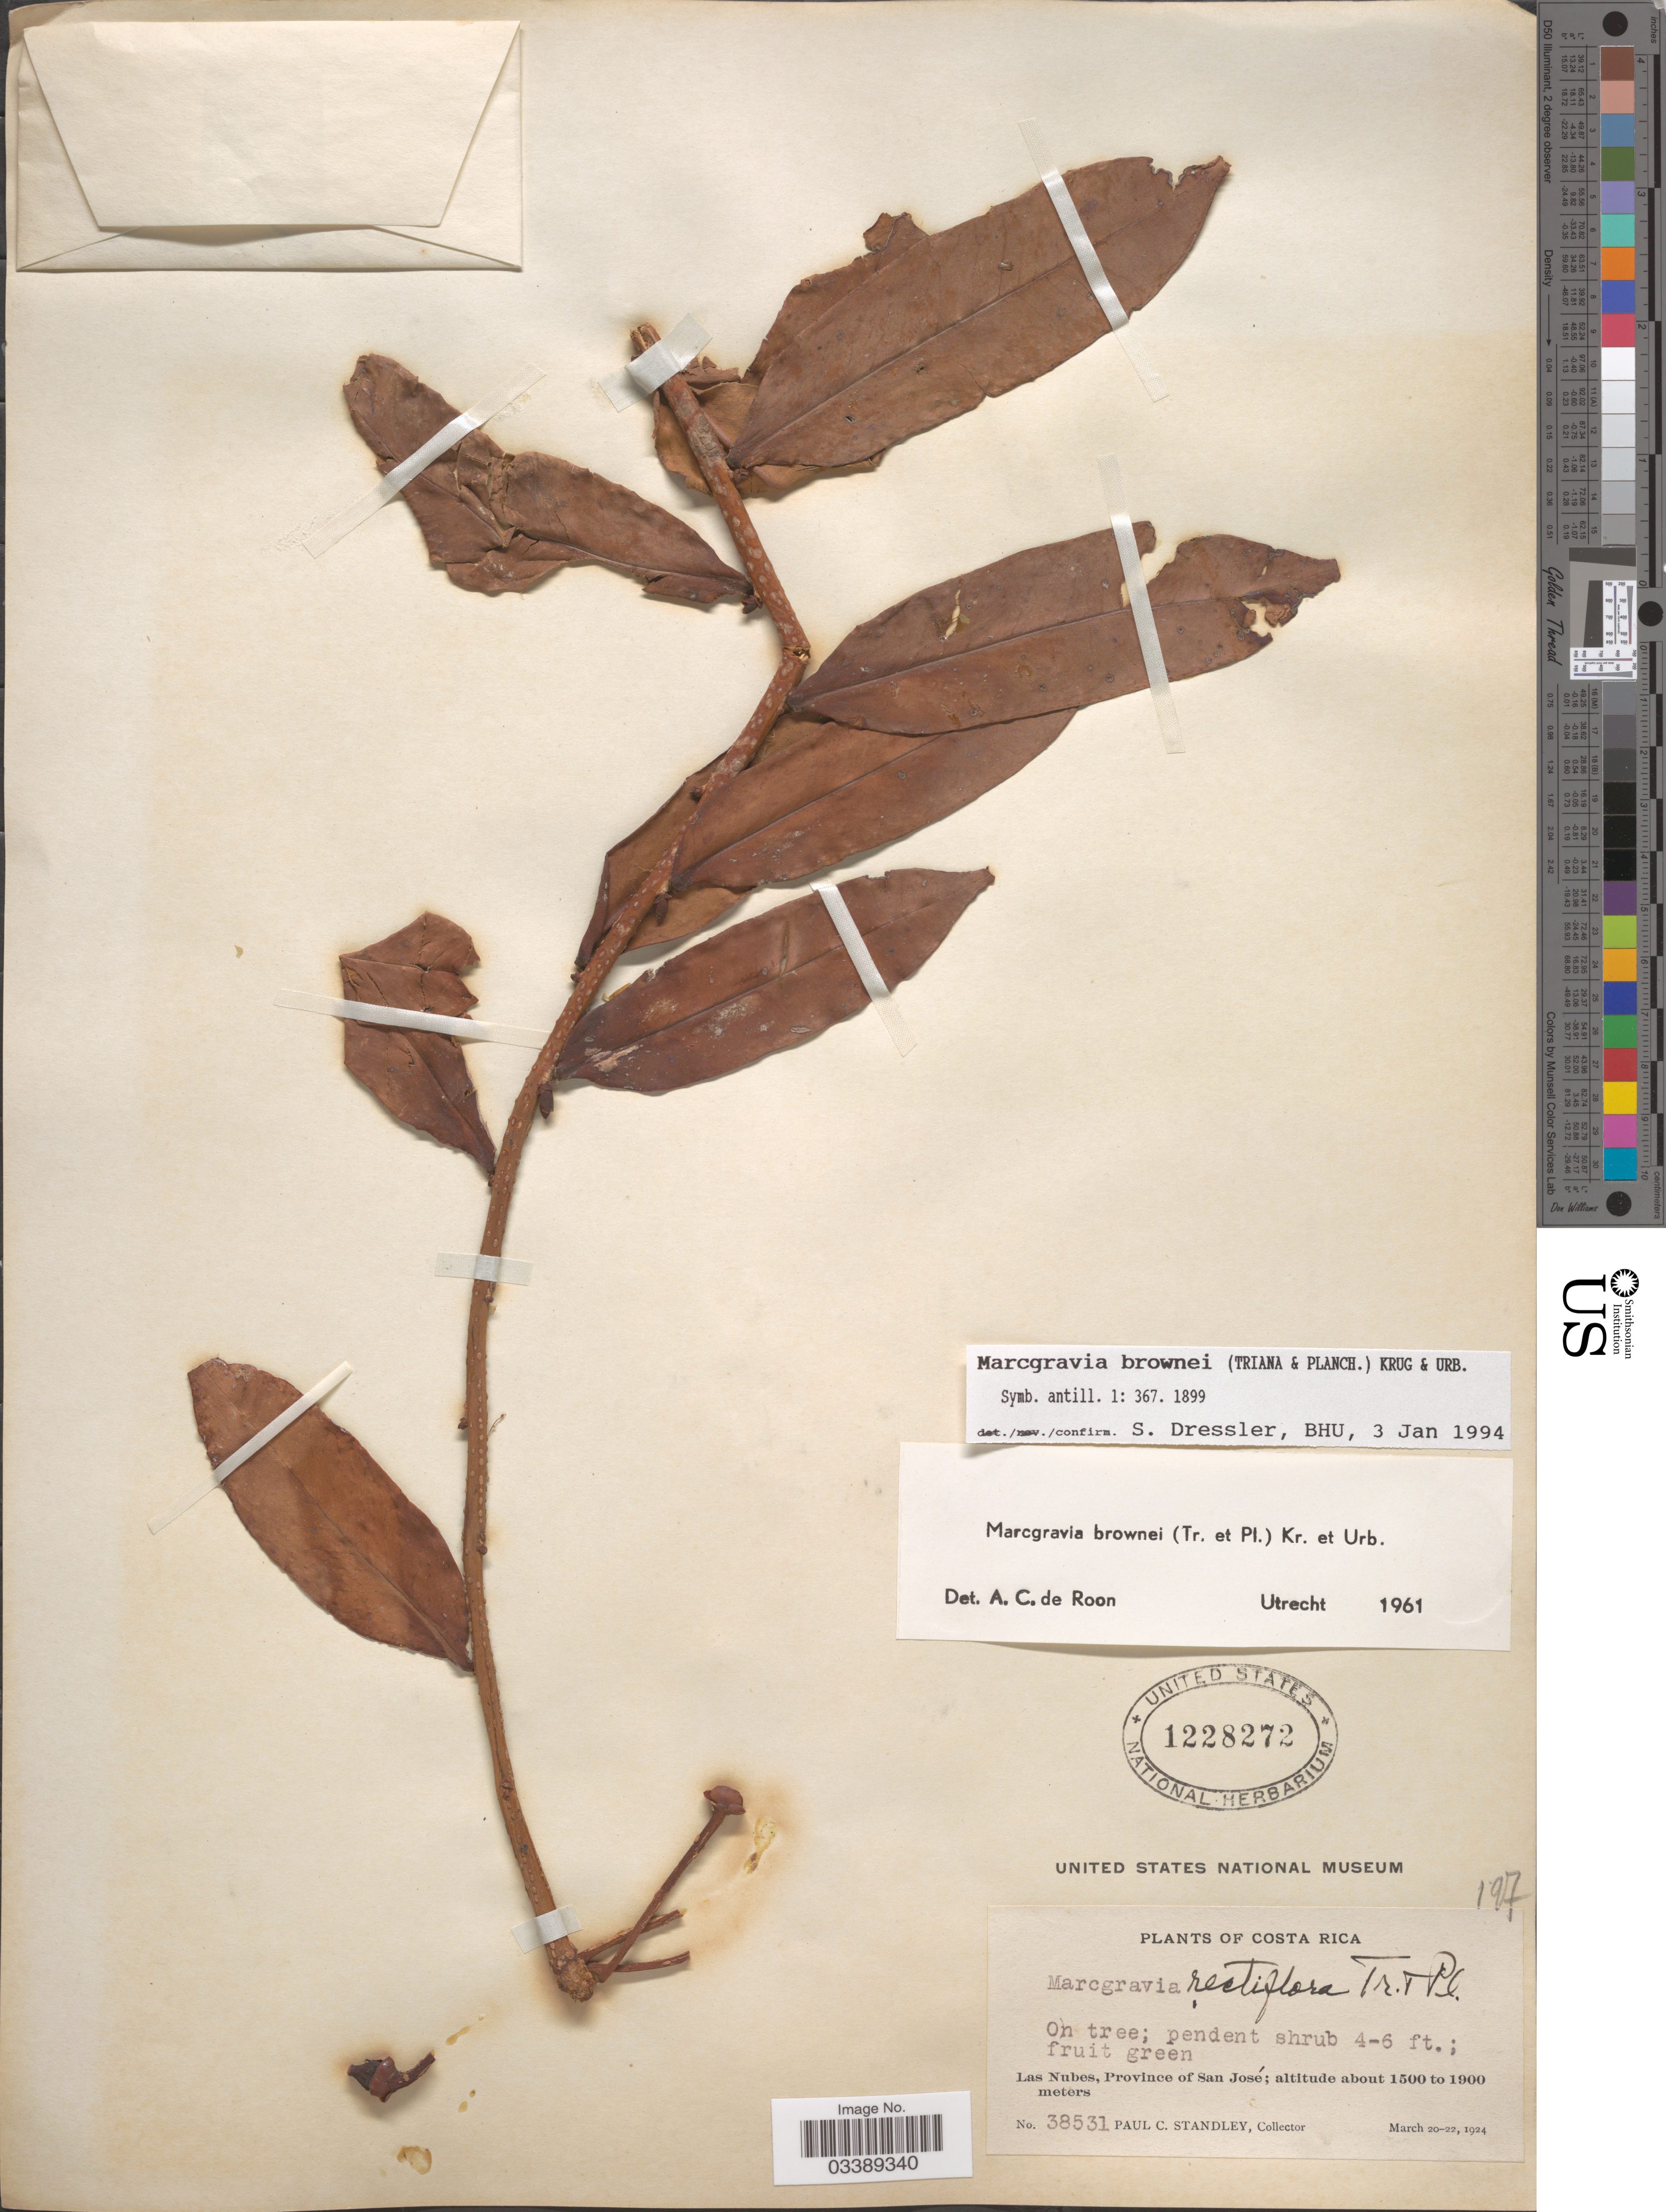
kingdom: Plantae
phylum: Tracheophyta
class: Magnoliopsida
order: Ericales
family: Marcgraviaceae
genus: Marcgravia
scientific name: Marcgravia brownei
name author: (Triana & Planch.) Krug & Urb.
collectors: P. C. Standley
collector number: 38531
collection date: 1924-03-20/1924-03-22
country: Costa Rica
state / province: San José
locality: Las Nubes.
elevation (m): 1500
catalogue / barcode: US 1228272